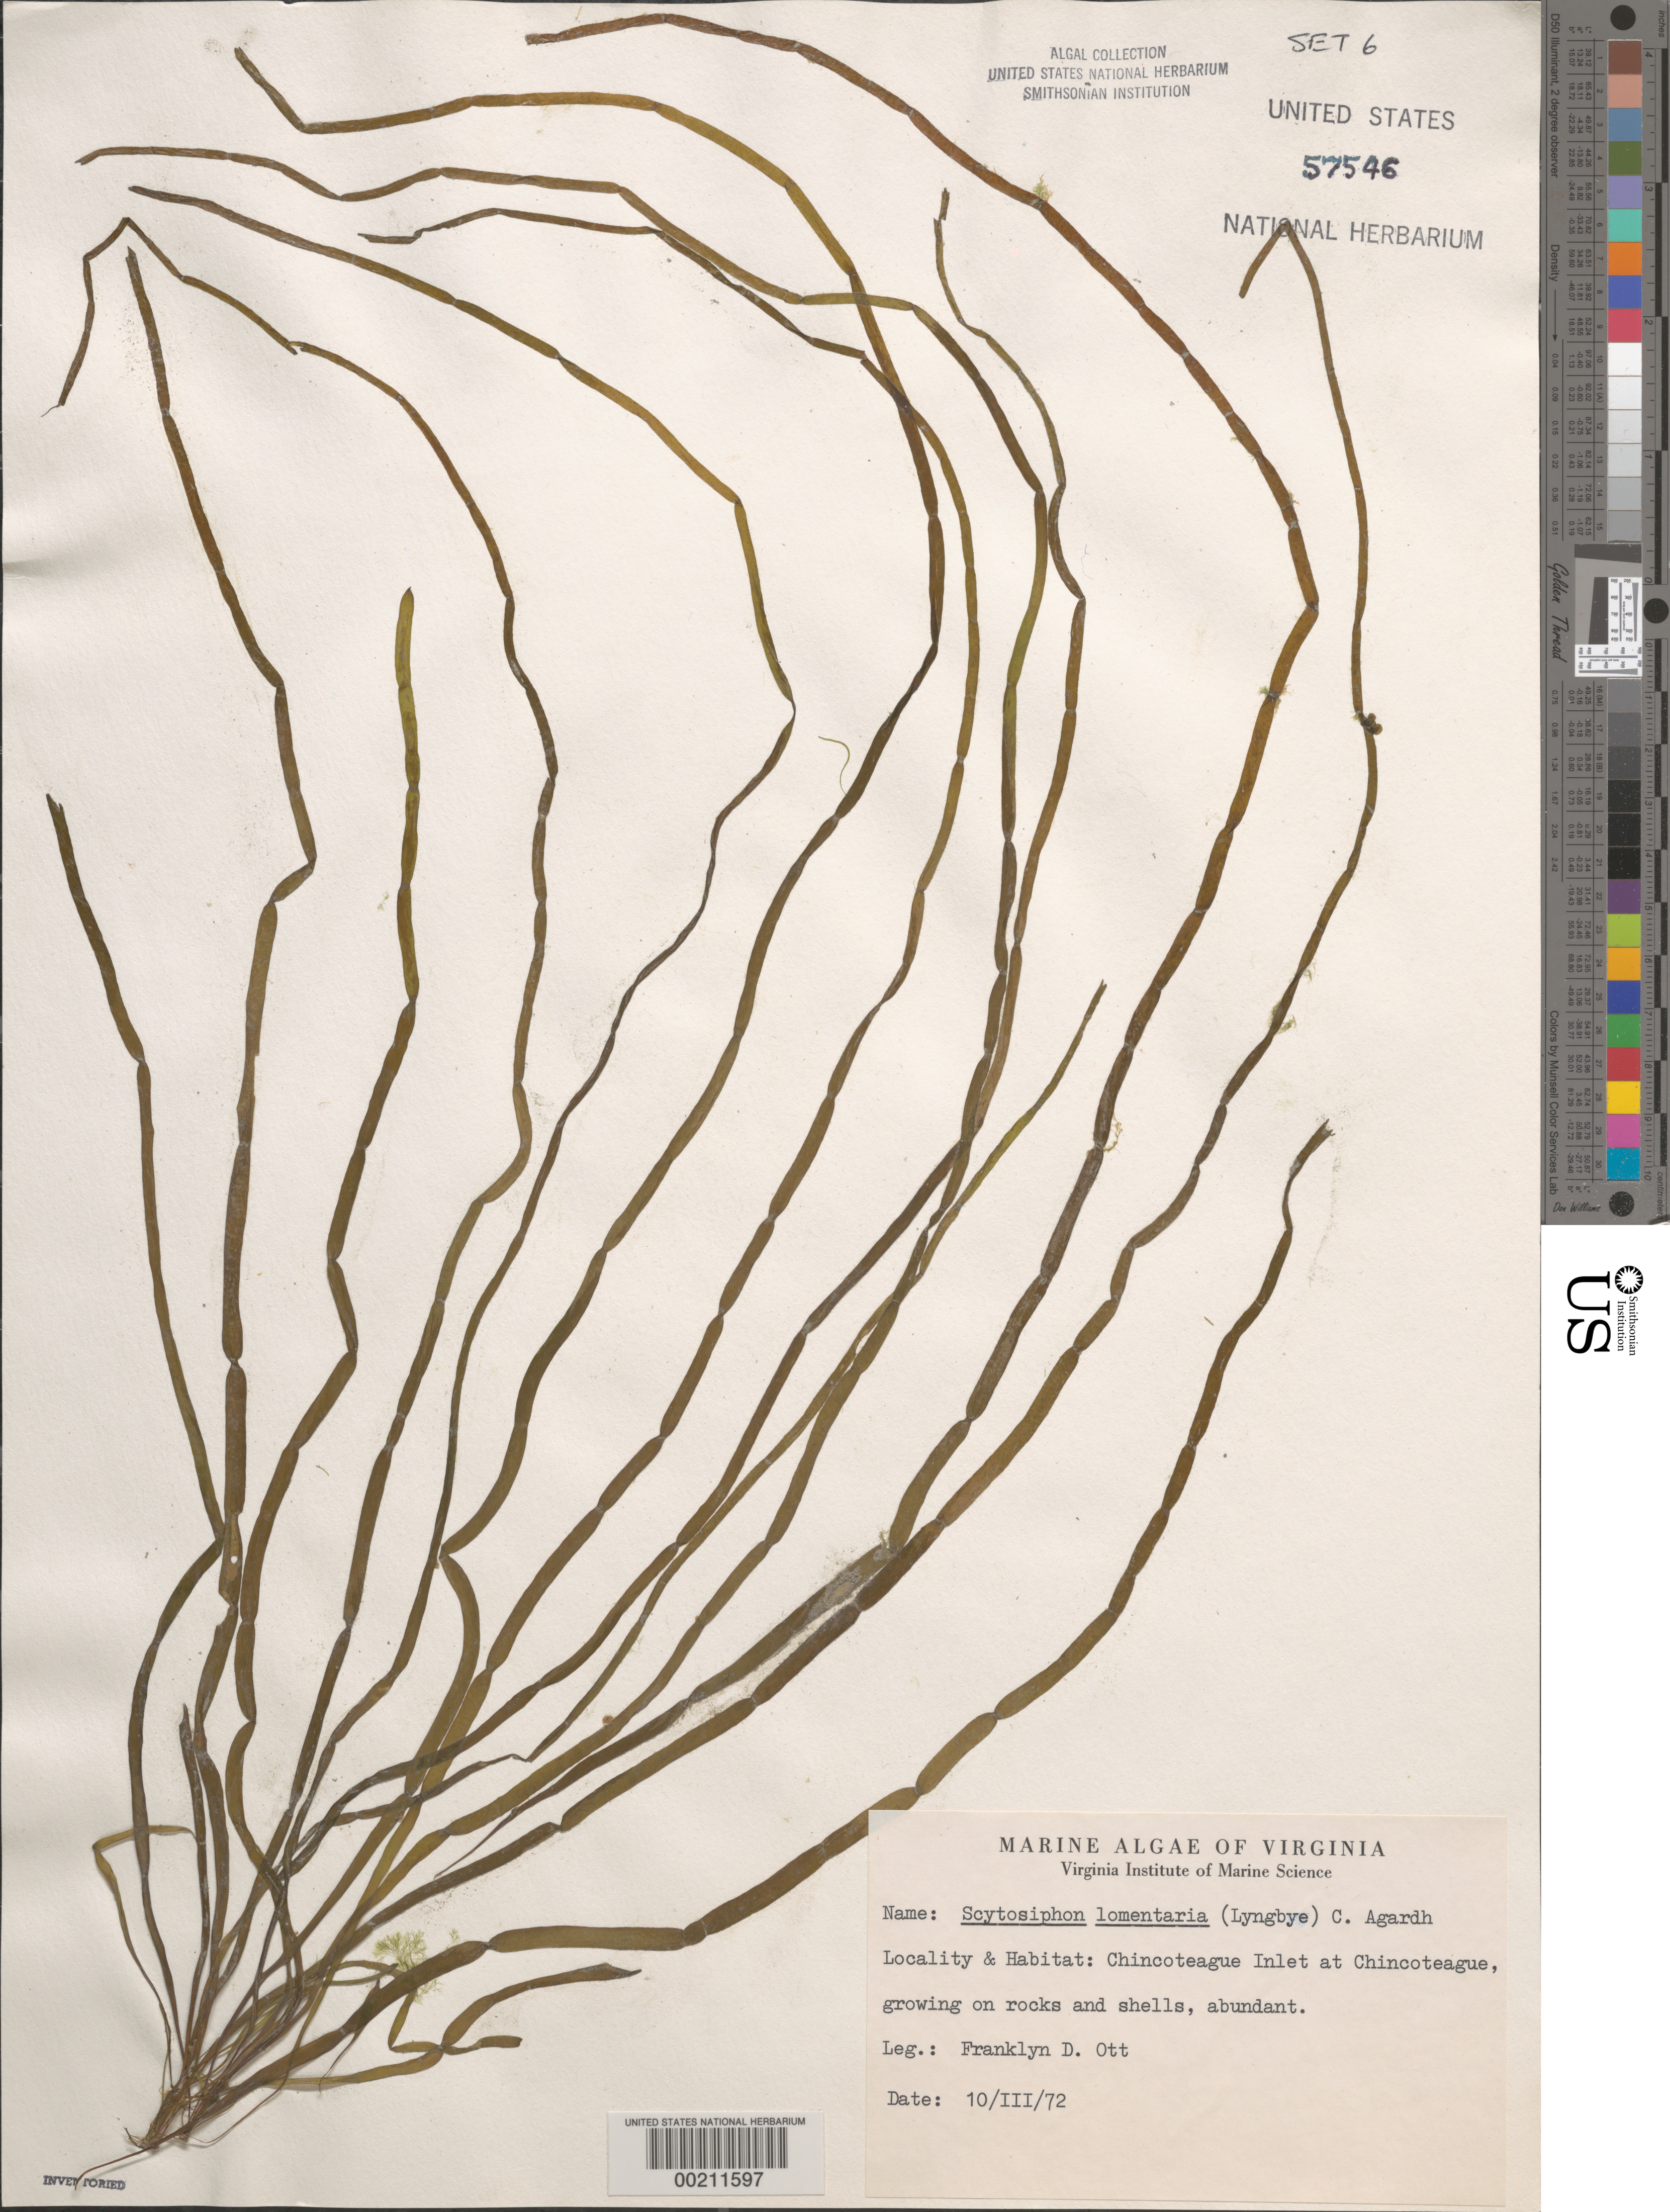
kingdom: Chromista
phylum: Ochrophyta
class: Phaeophyceae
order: Scytosiphonales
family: Scytosiphonaceae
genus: Scytosiphon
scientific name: Scytosiphon lomentaria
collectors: F. Ott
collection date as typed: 10 Mar 1972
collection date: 1972-03-10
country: United States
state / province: Virginia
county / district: Accomack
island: Chincoteague Island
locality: Chincoteague Inlet at Chincoteague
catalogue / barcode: US 57546